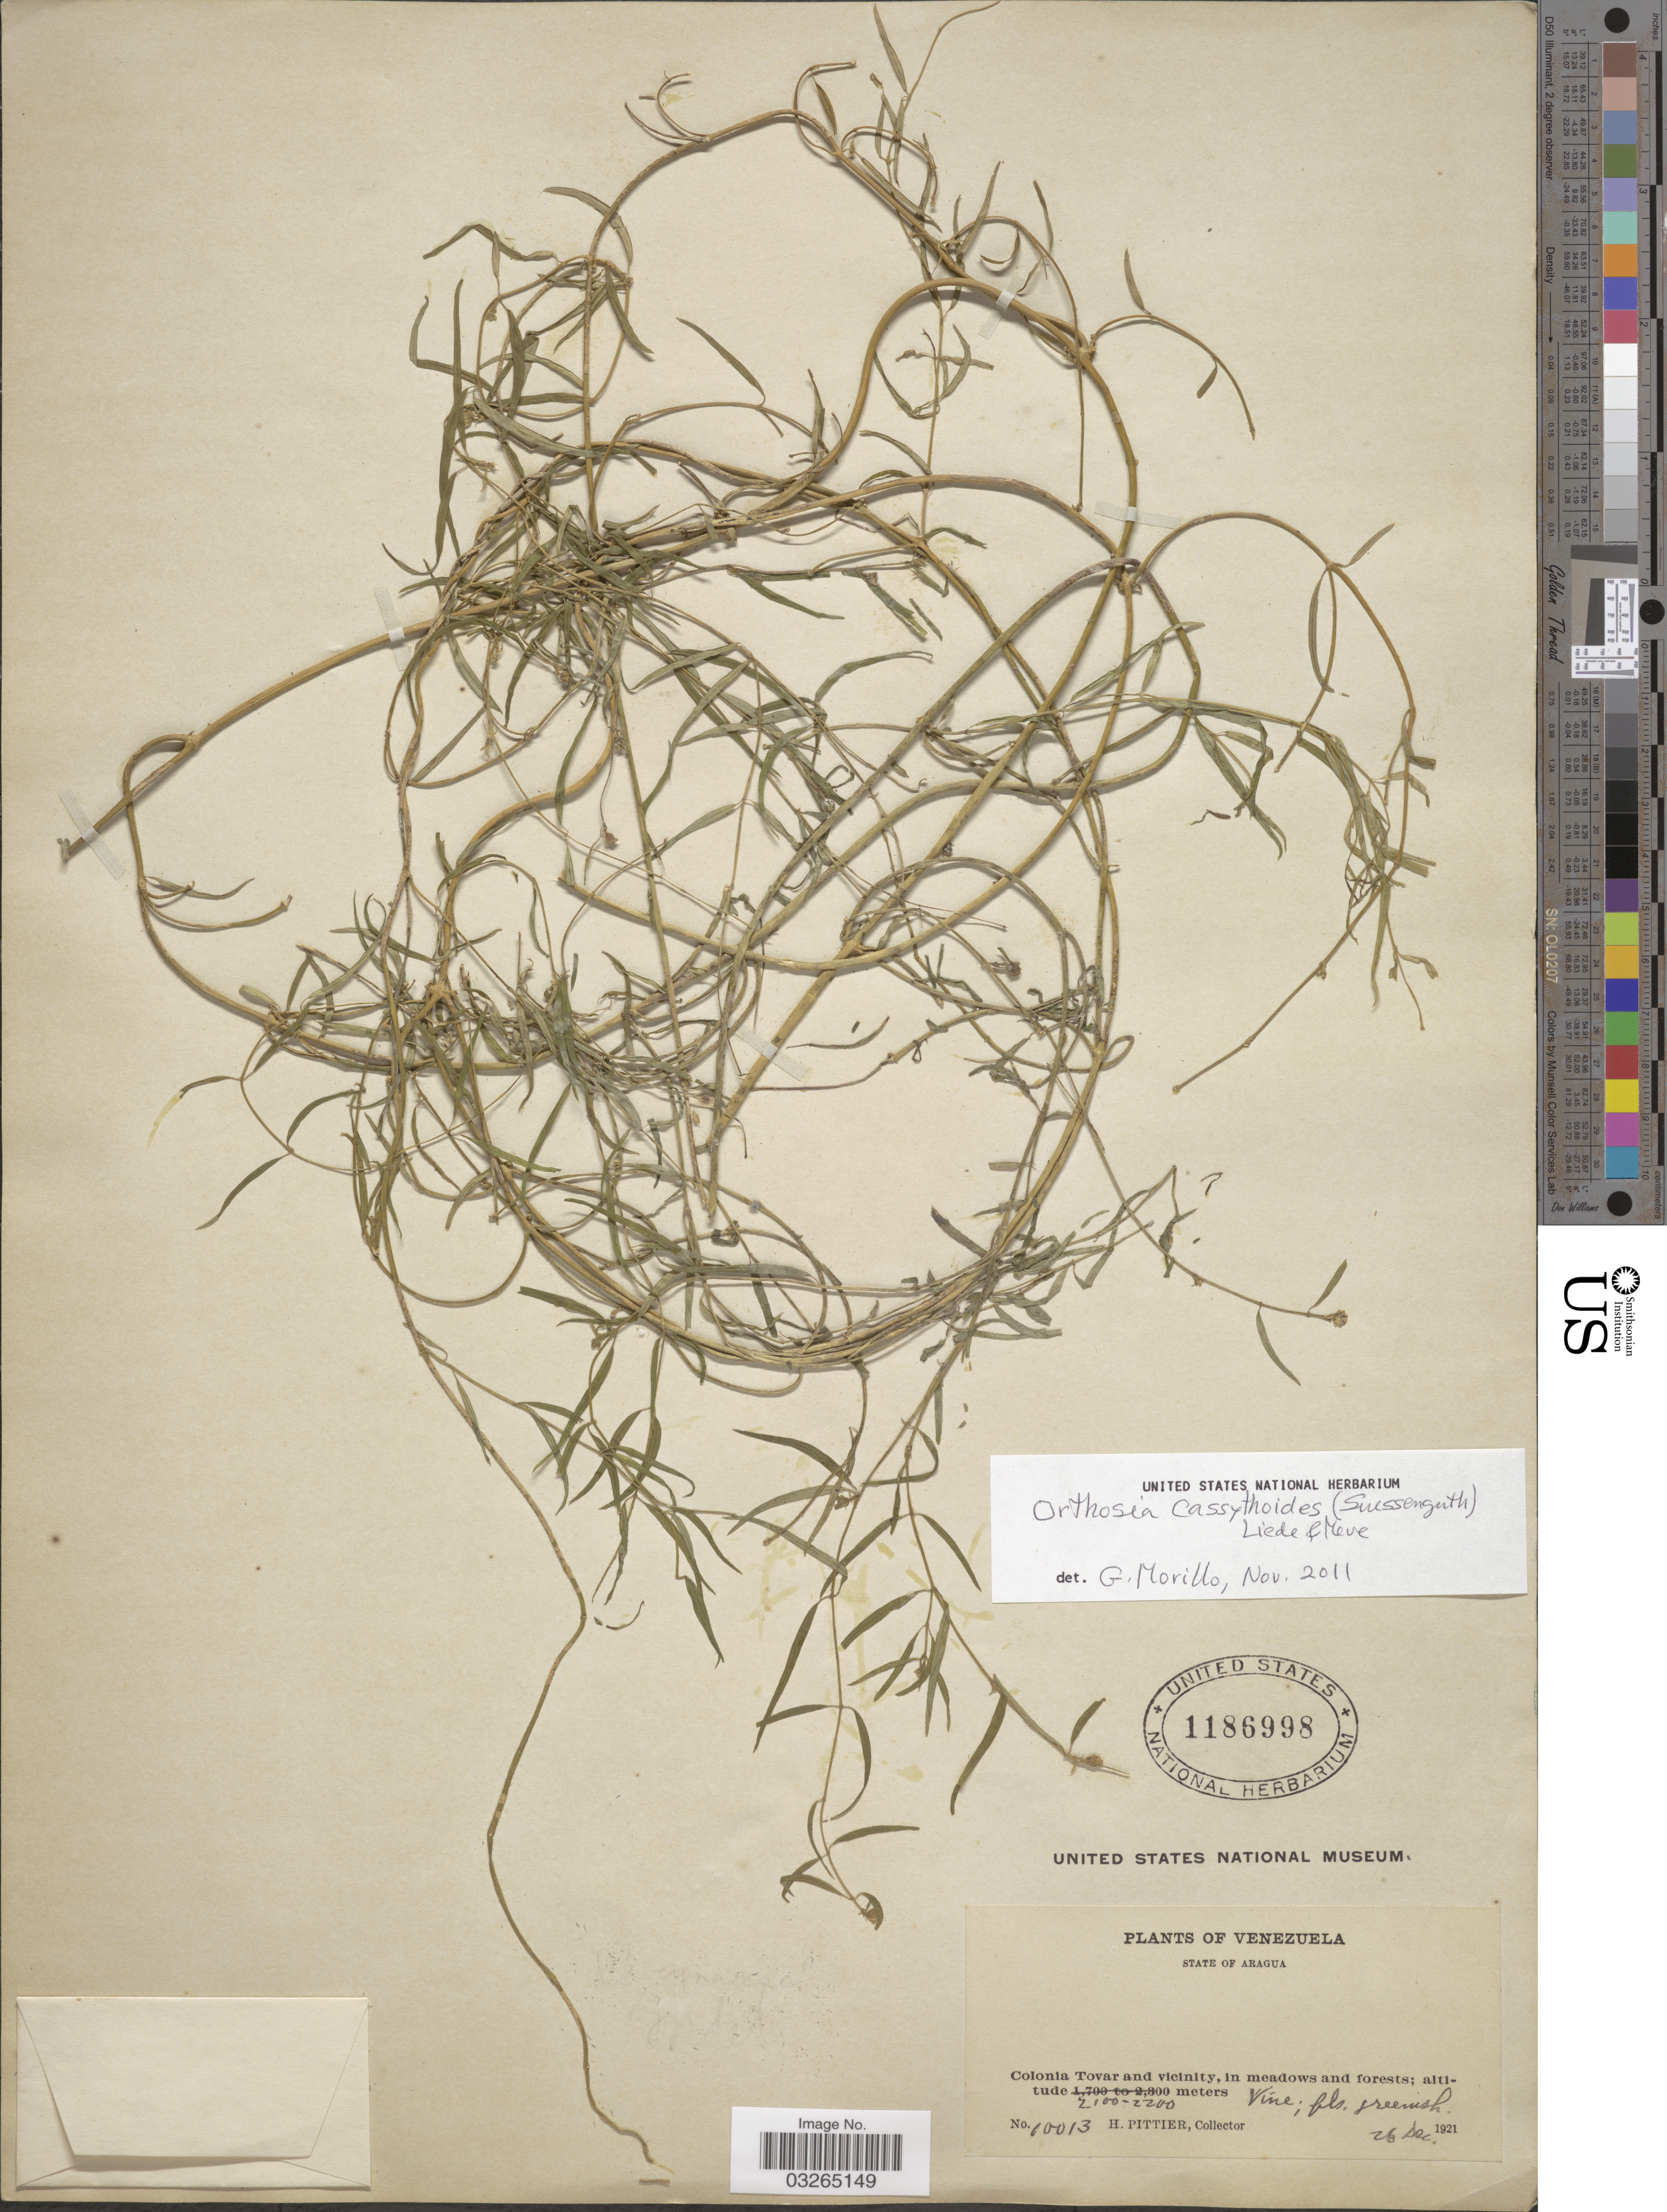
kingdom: Plantae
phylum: Tracheophyta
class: Magnoliopsida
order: Gentianales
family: Apocynaceae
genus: Orthosia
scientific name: Orthosia cassythoides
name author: (Suess.) Liede & Meve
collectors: H. F. Pittier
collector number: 10013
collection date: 1921-12-26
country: Venezuela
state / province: Aragua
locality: Colonia Tovar and vicinity, in meadows and forests.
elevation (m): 2100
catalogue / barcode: US 1186998